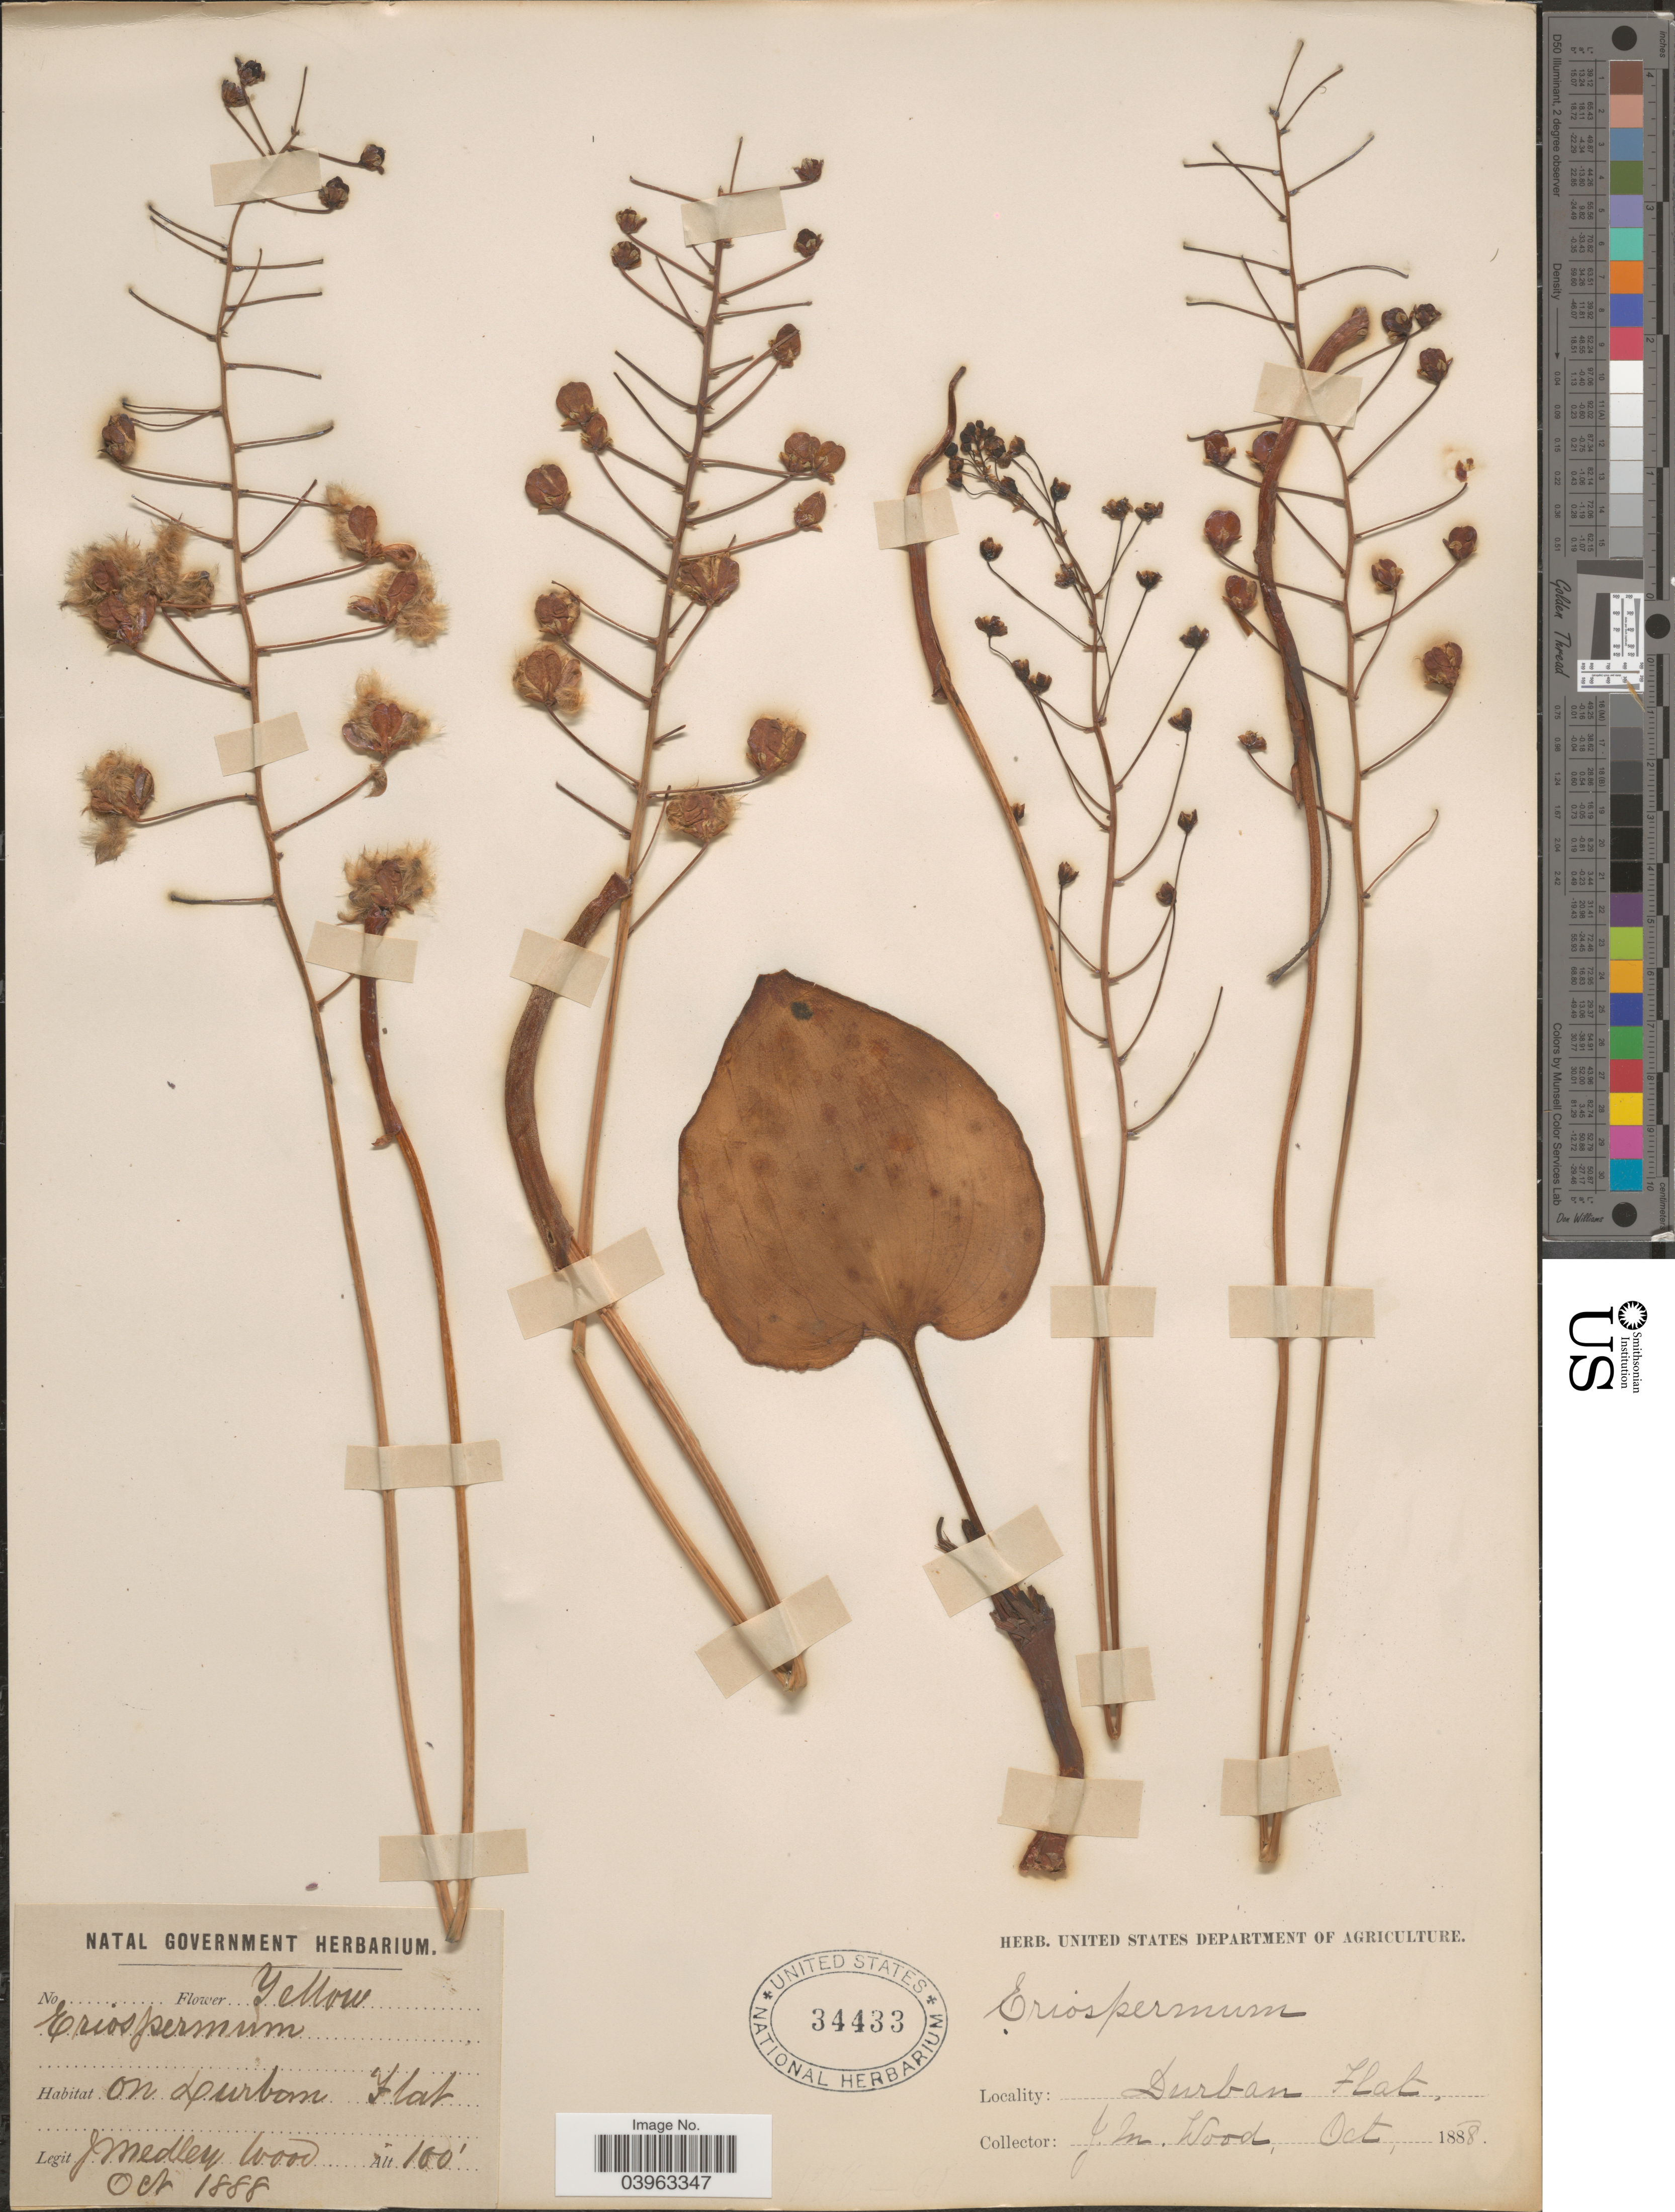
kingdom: Plantae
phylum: Tracheophyta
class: Liliopsida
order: Asparagales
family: Asparagaceae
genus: Eriospermum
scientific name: Eriospermum sp.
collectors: J. M. Wood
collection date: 1888-10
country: South Africa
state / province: KwaZulu-Natal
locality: Natal. On Durban Flat.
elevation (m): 30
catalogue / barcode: US 34433